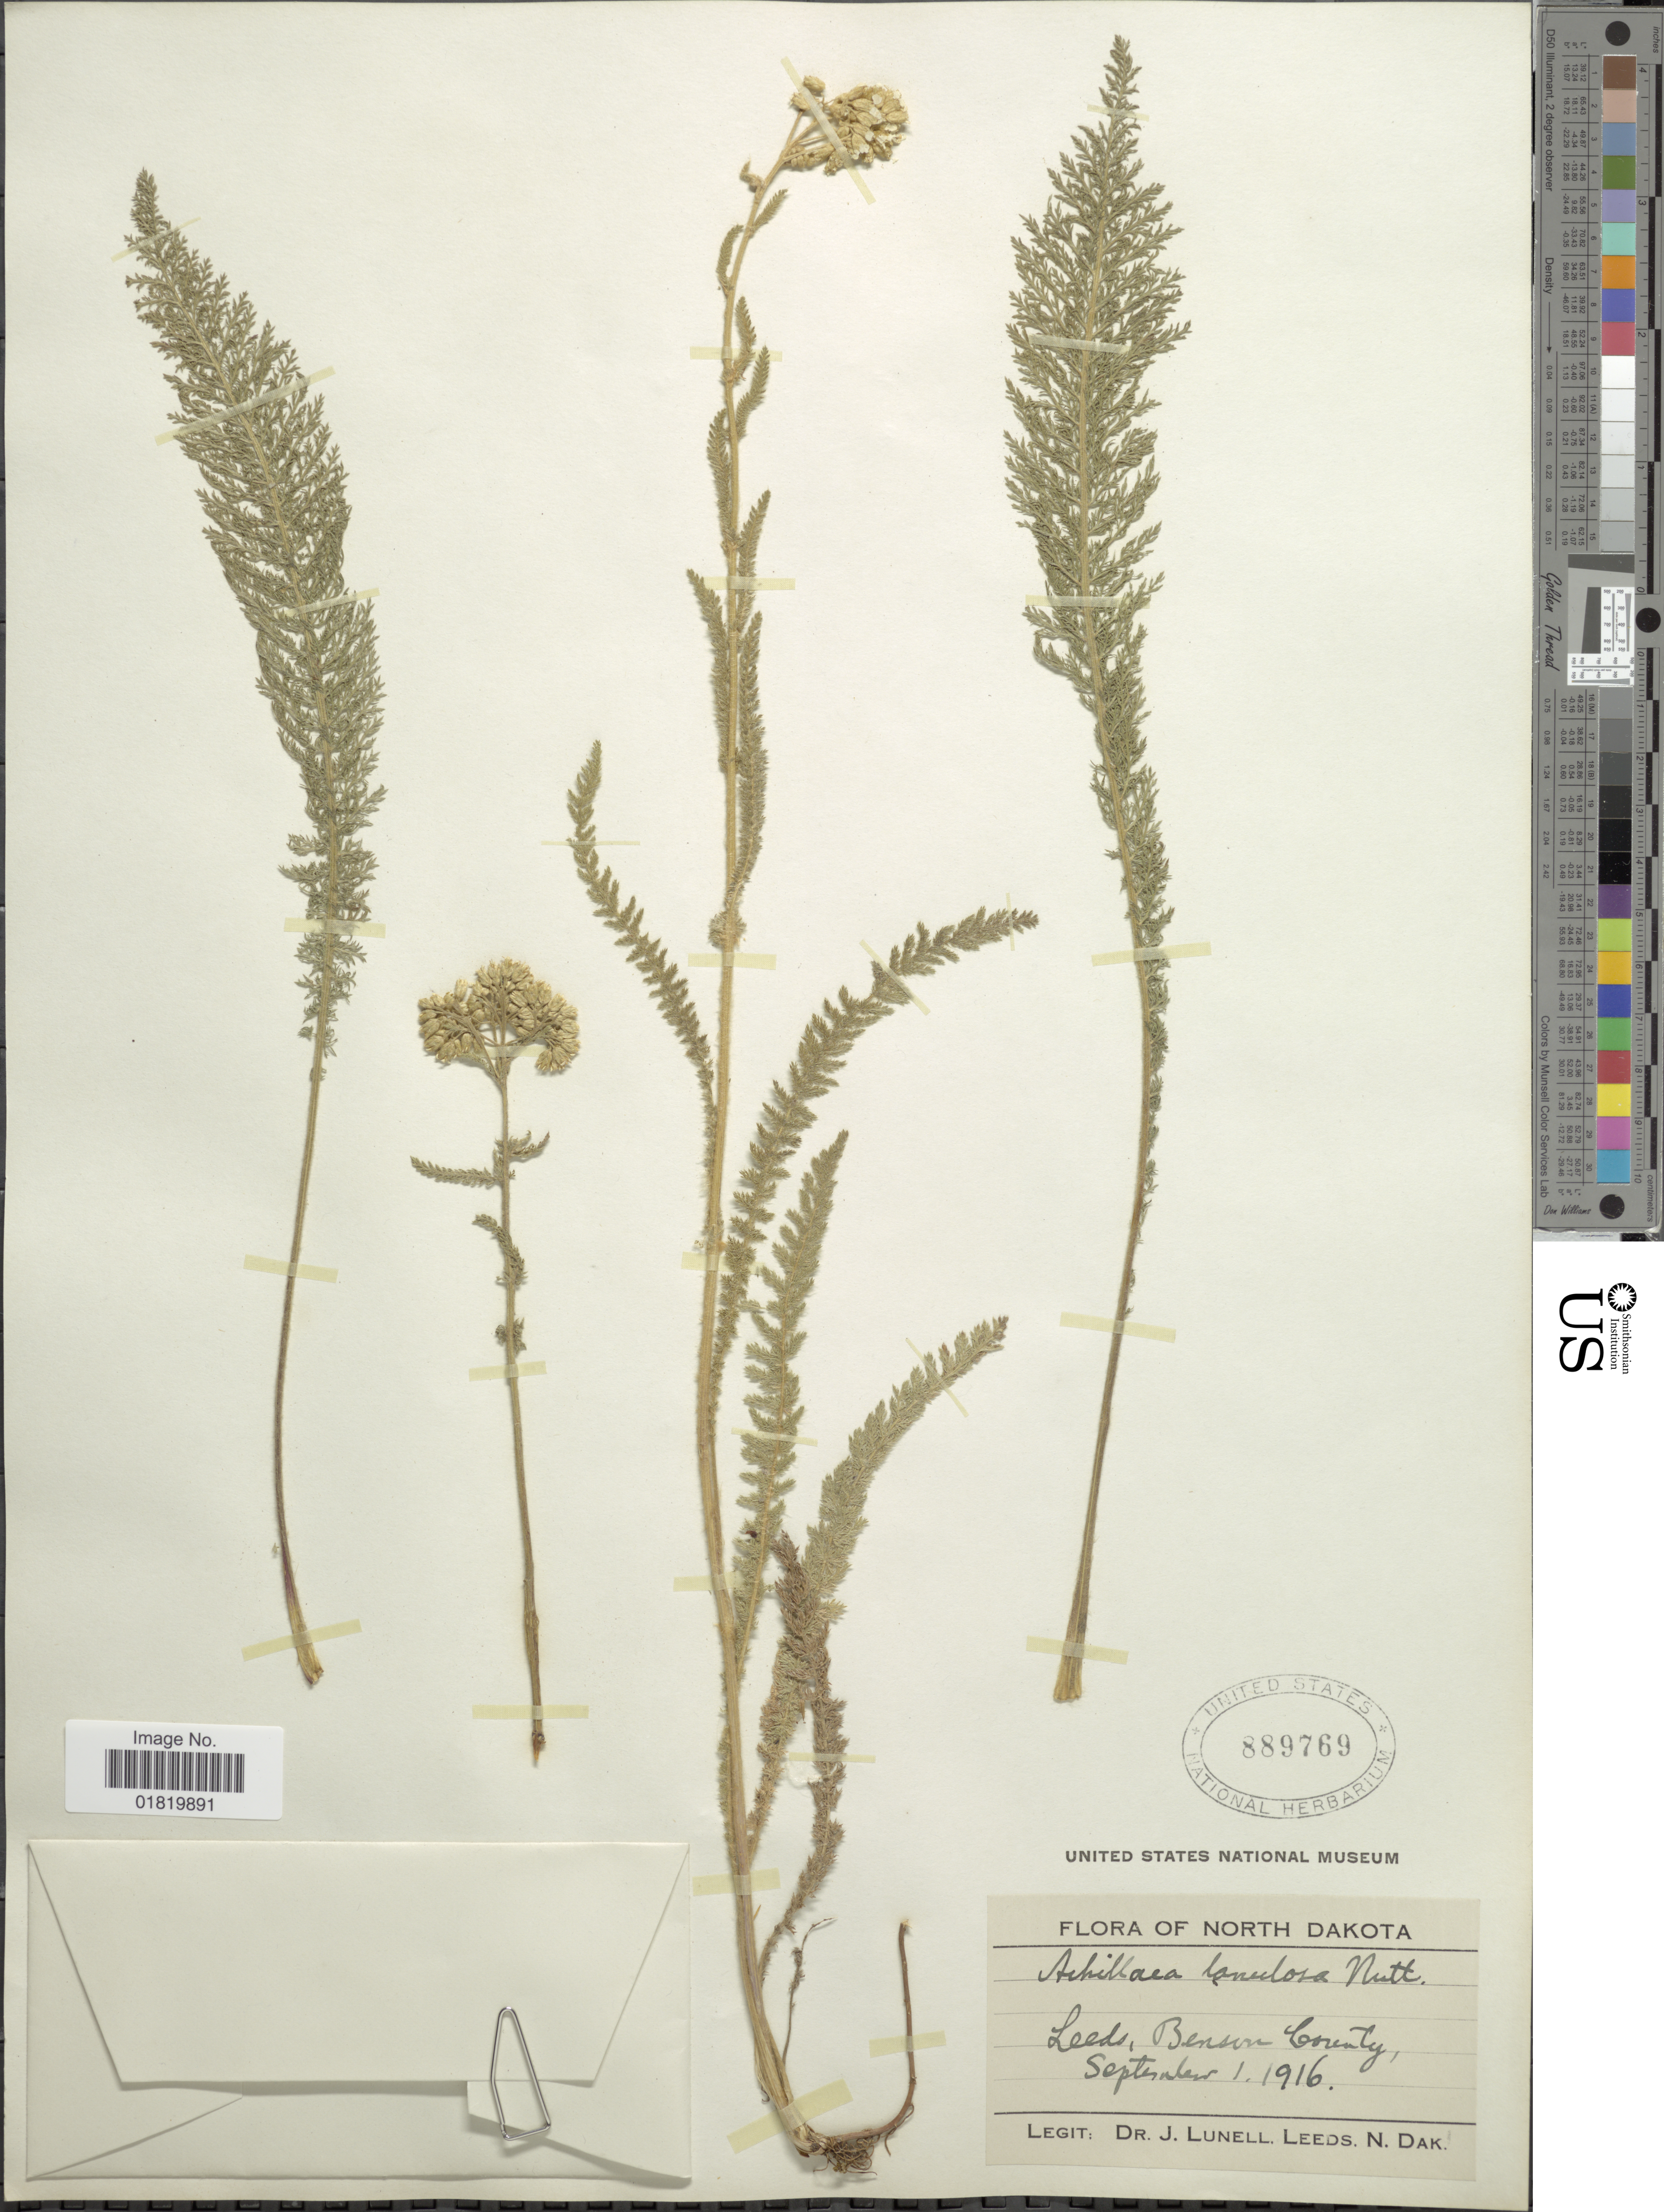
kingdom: Plantae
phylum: Tracheophyta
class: Magnoliopsida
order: Asterales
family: Asteraceae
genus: Achillea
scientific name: Achillea lanulosa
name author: Nutt.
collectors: J. Lunell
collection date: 1916-09-01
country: United States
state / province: North Dakota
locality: Leeds. Benson County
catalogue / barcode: US 889769